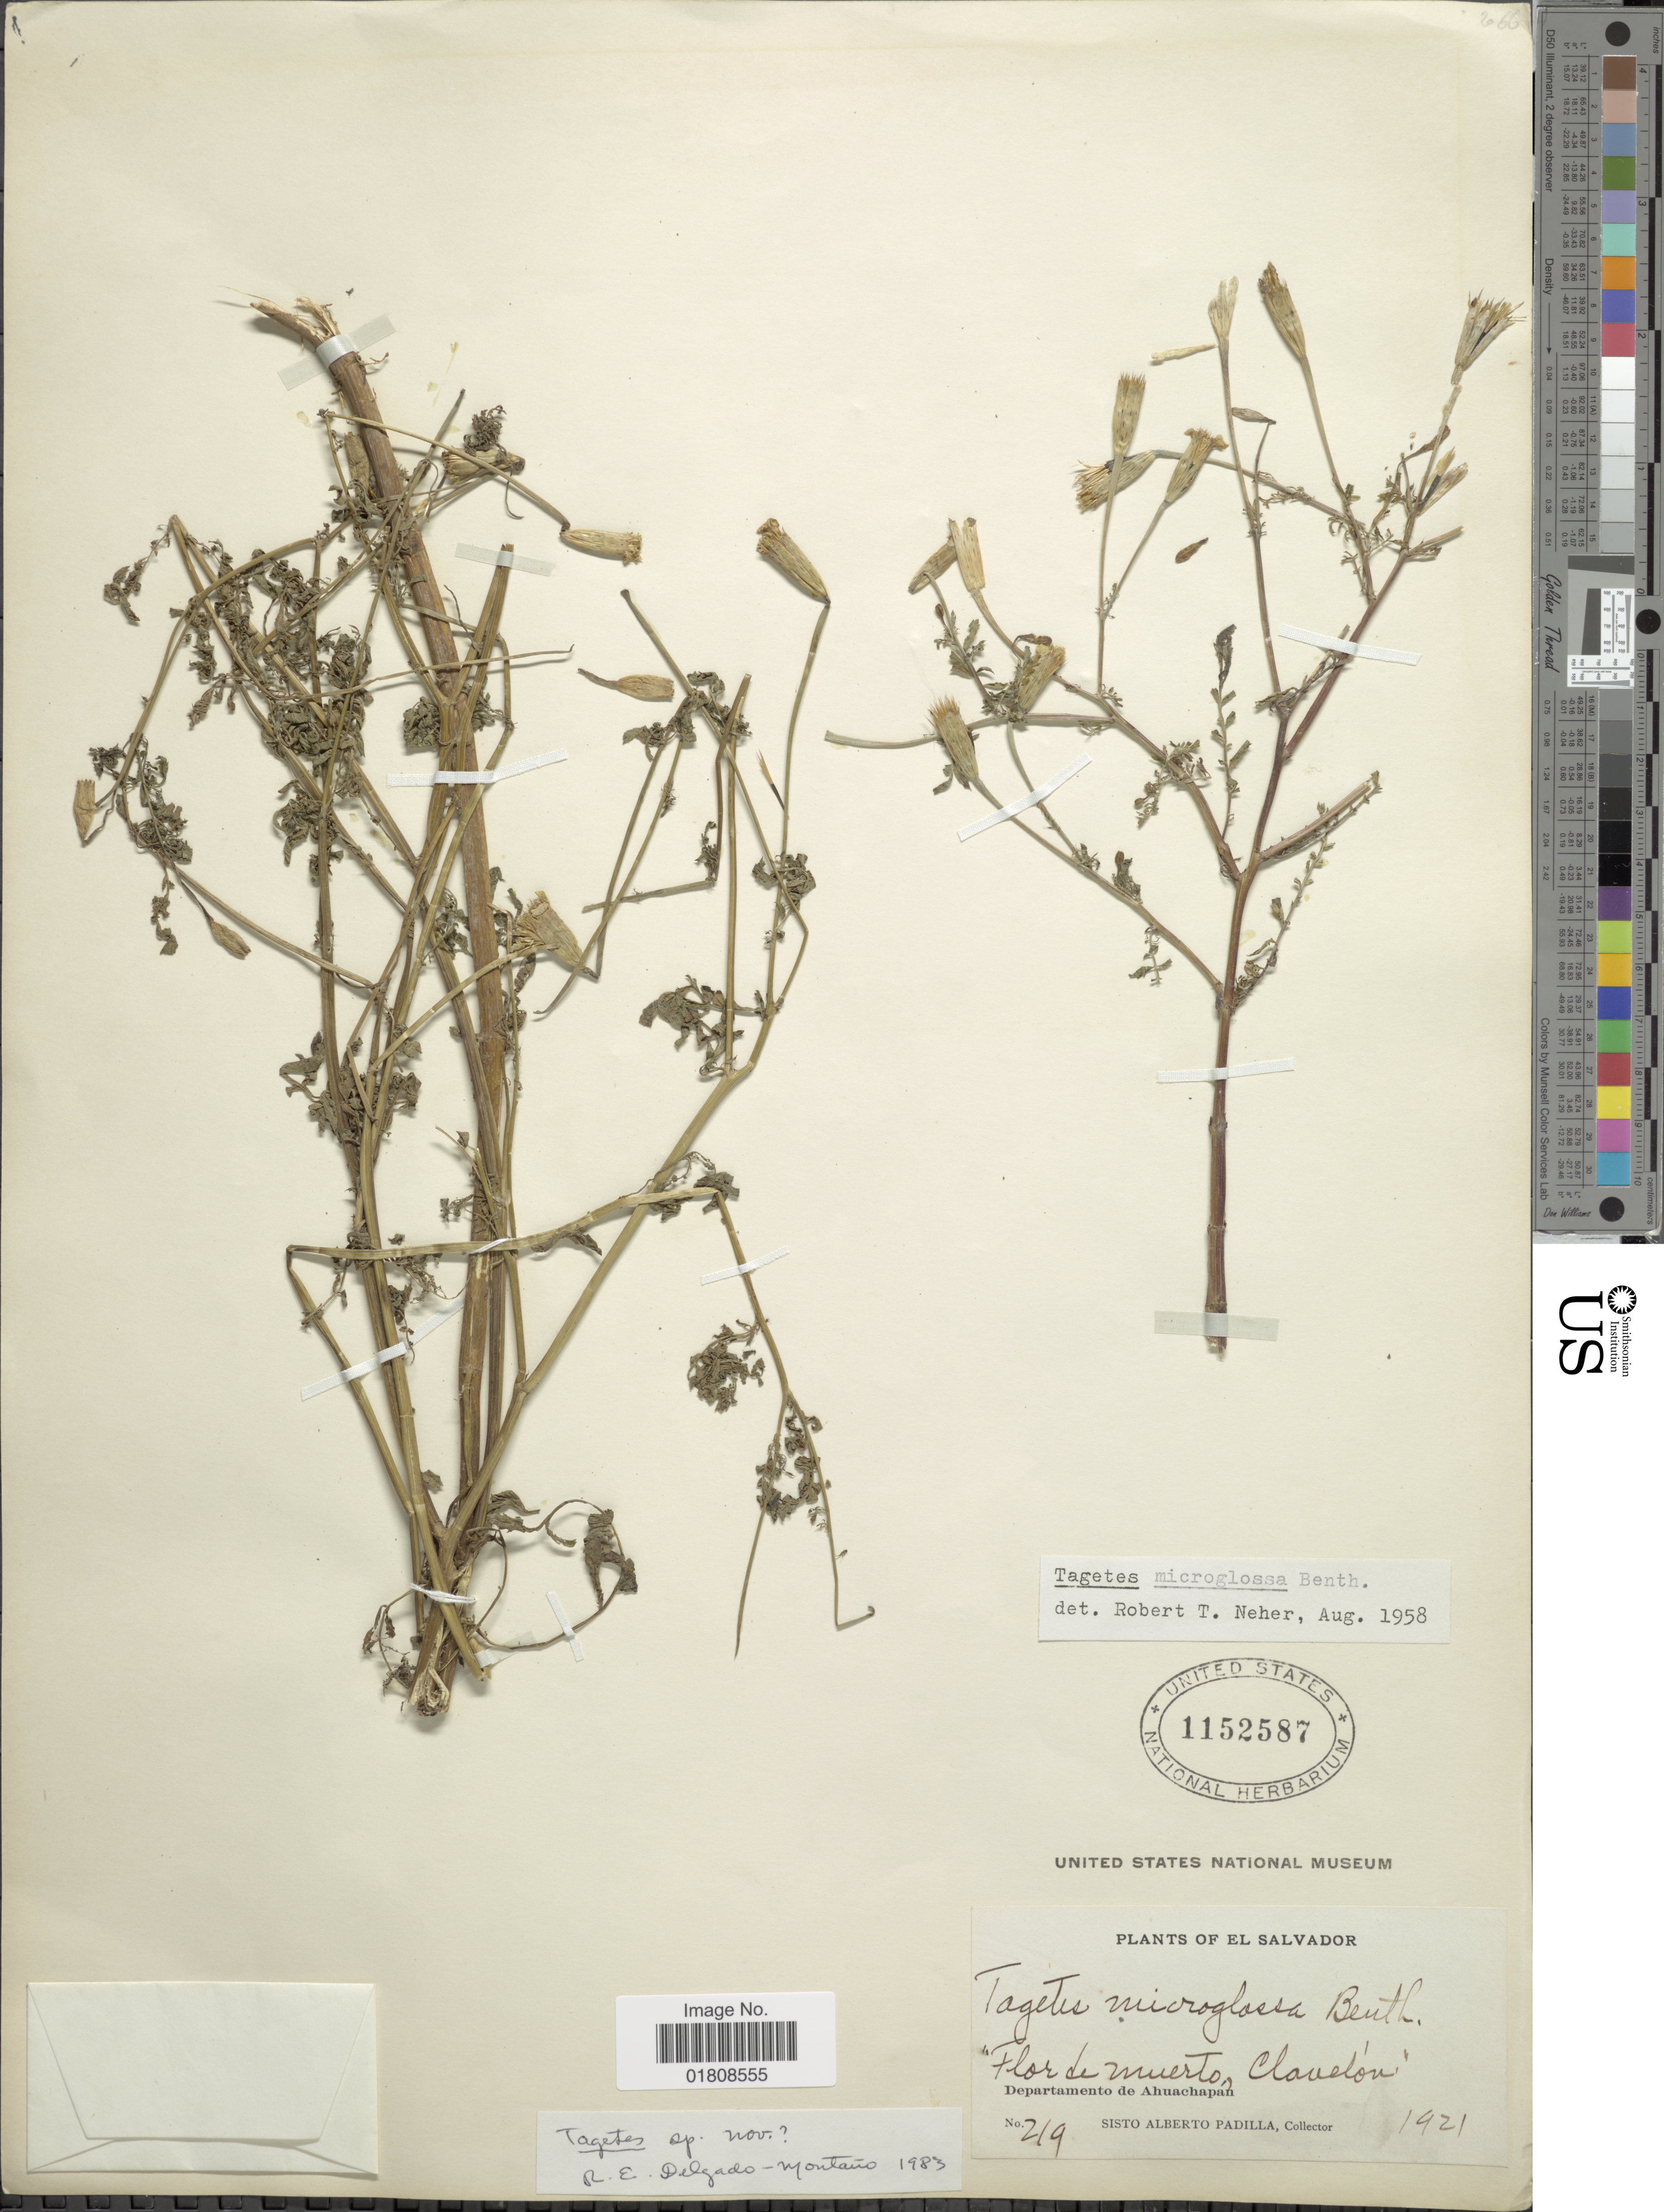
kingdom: Plantae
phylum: Tracheophyta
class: Magnoliopsida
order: Asterales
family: Asteraceae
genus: Tagetes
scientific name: Tagetes sp.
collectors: S. A. Padilla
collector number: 219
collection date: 1921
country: El Salvador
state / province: Ahuachapan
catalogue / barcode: US 1152587